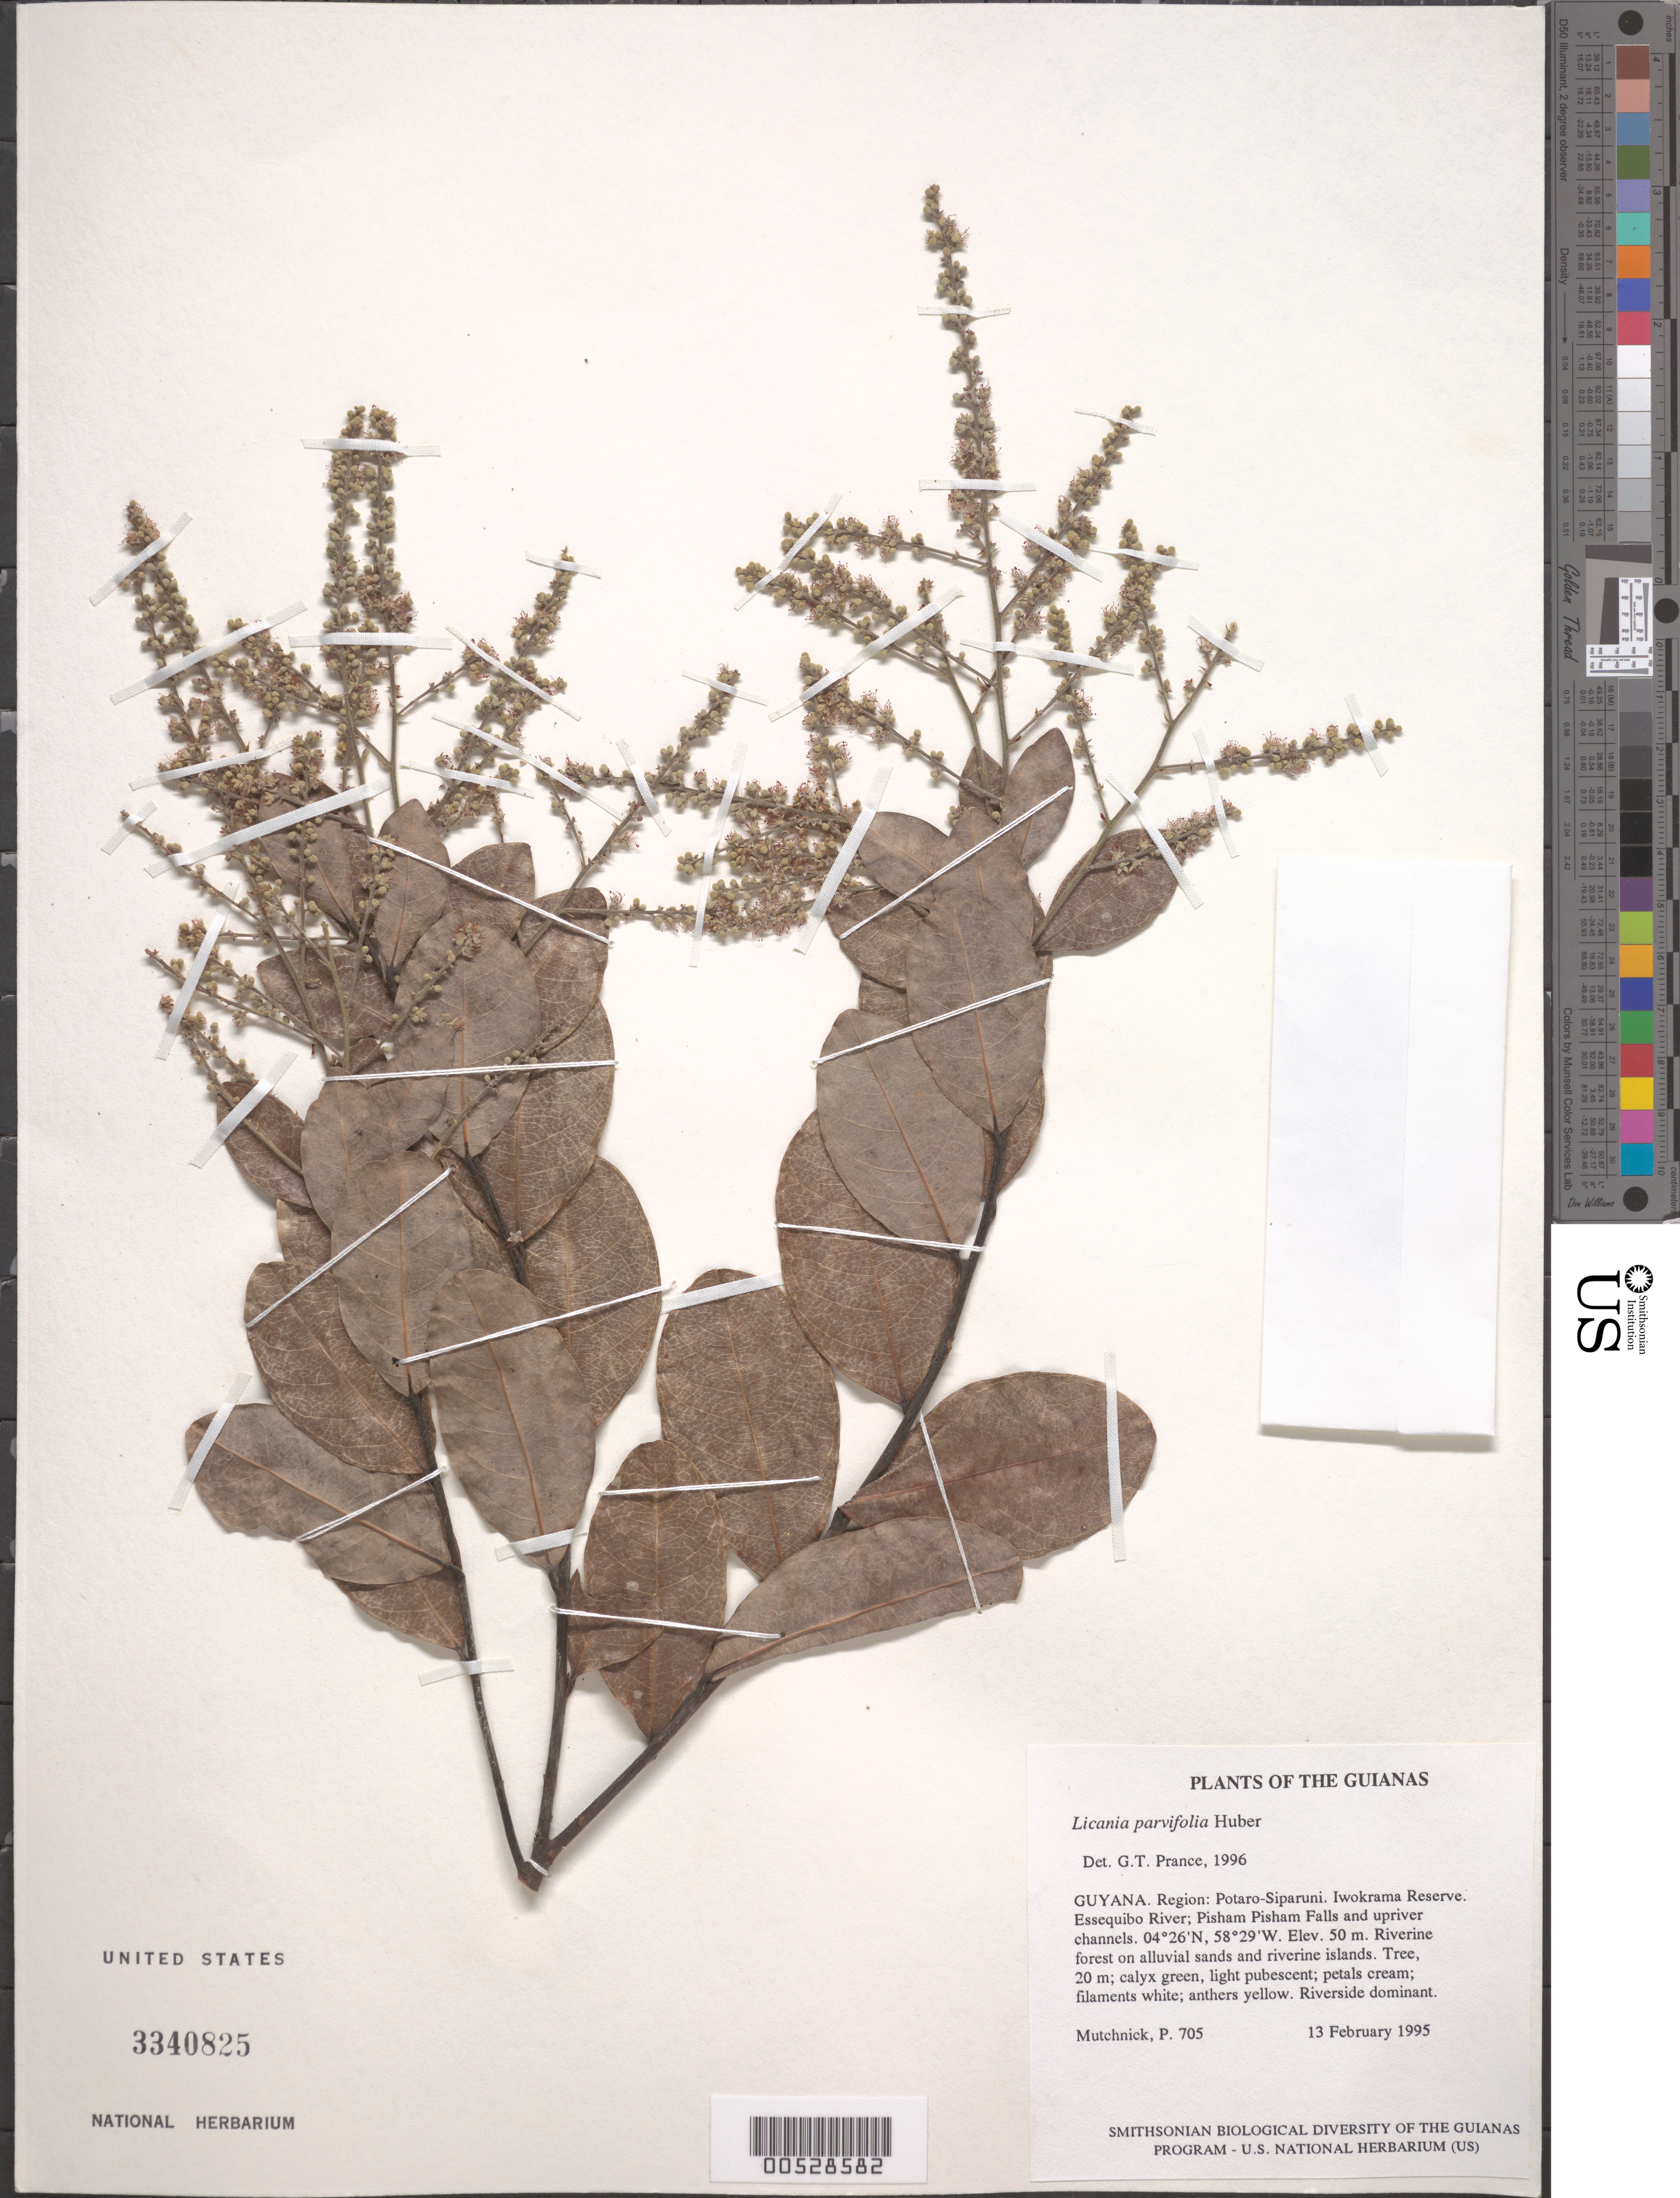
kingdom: Plantae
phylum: Tracheophyta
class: Magnoliopsida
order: Malpighiales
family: Chrysobalanaceae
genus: Leptobalanus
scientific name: Leptobalanus parvifolius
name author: (Huber) Sothers & Prance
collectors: P. Mutchnick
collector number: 705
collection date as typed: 13 February 1995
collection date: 1995-02-13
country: Guyana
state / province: Potaro-Siparuni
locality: Iwokrama Reserve. Essequibo River; Pisham Pisham Falls and upriver channels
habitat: Riverine forest on alluvial sands and riverine islands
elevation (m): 50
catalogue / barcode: US 3340825